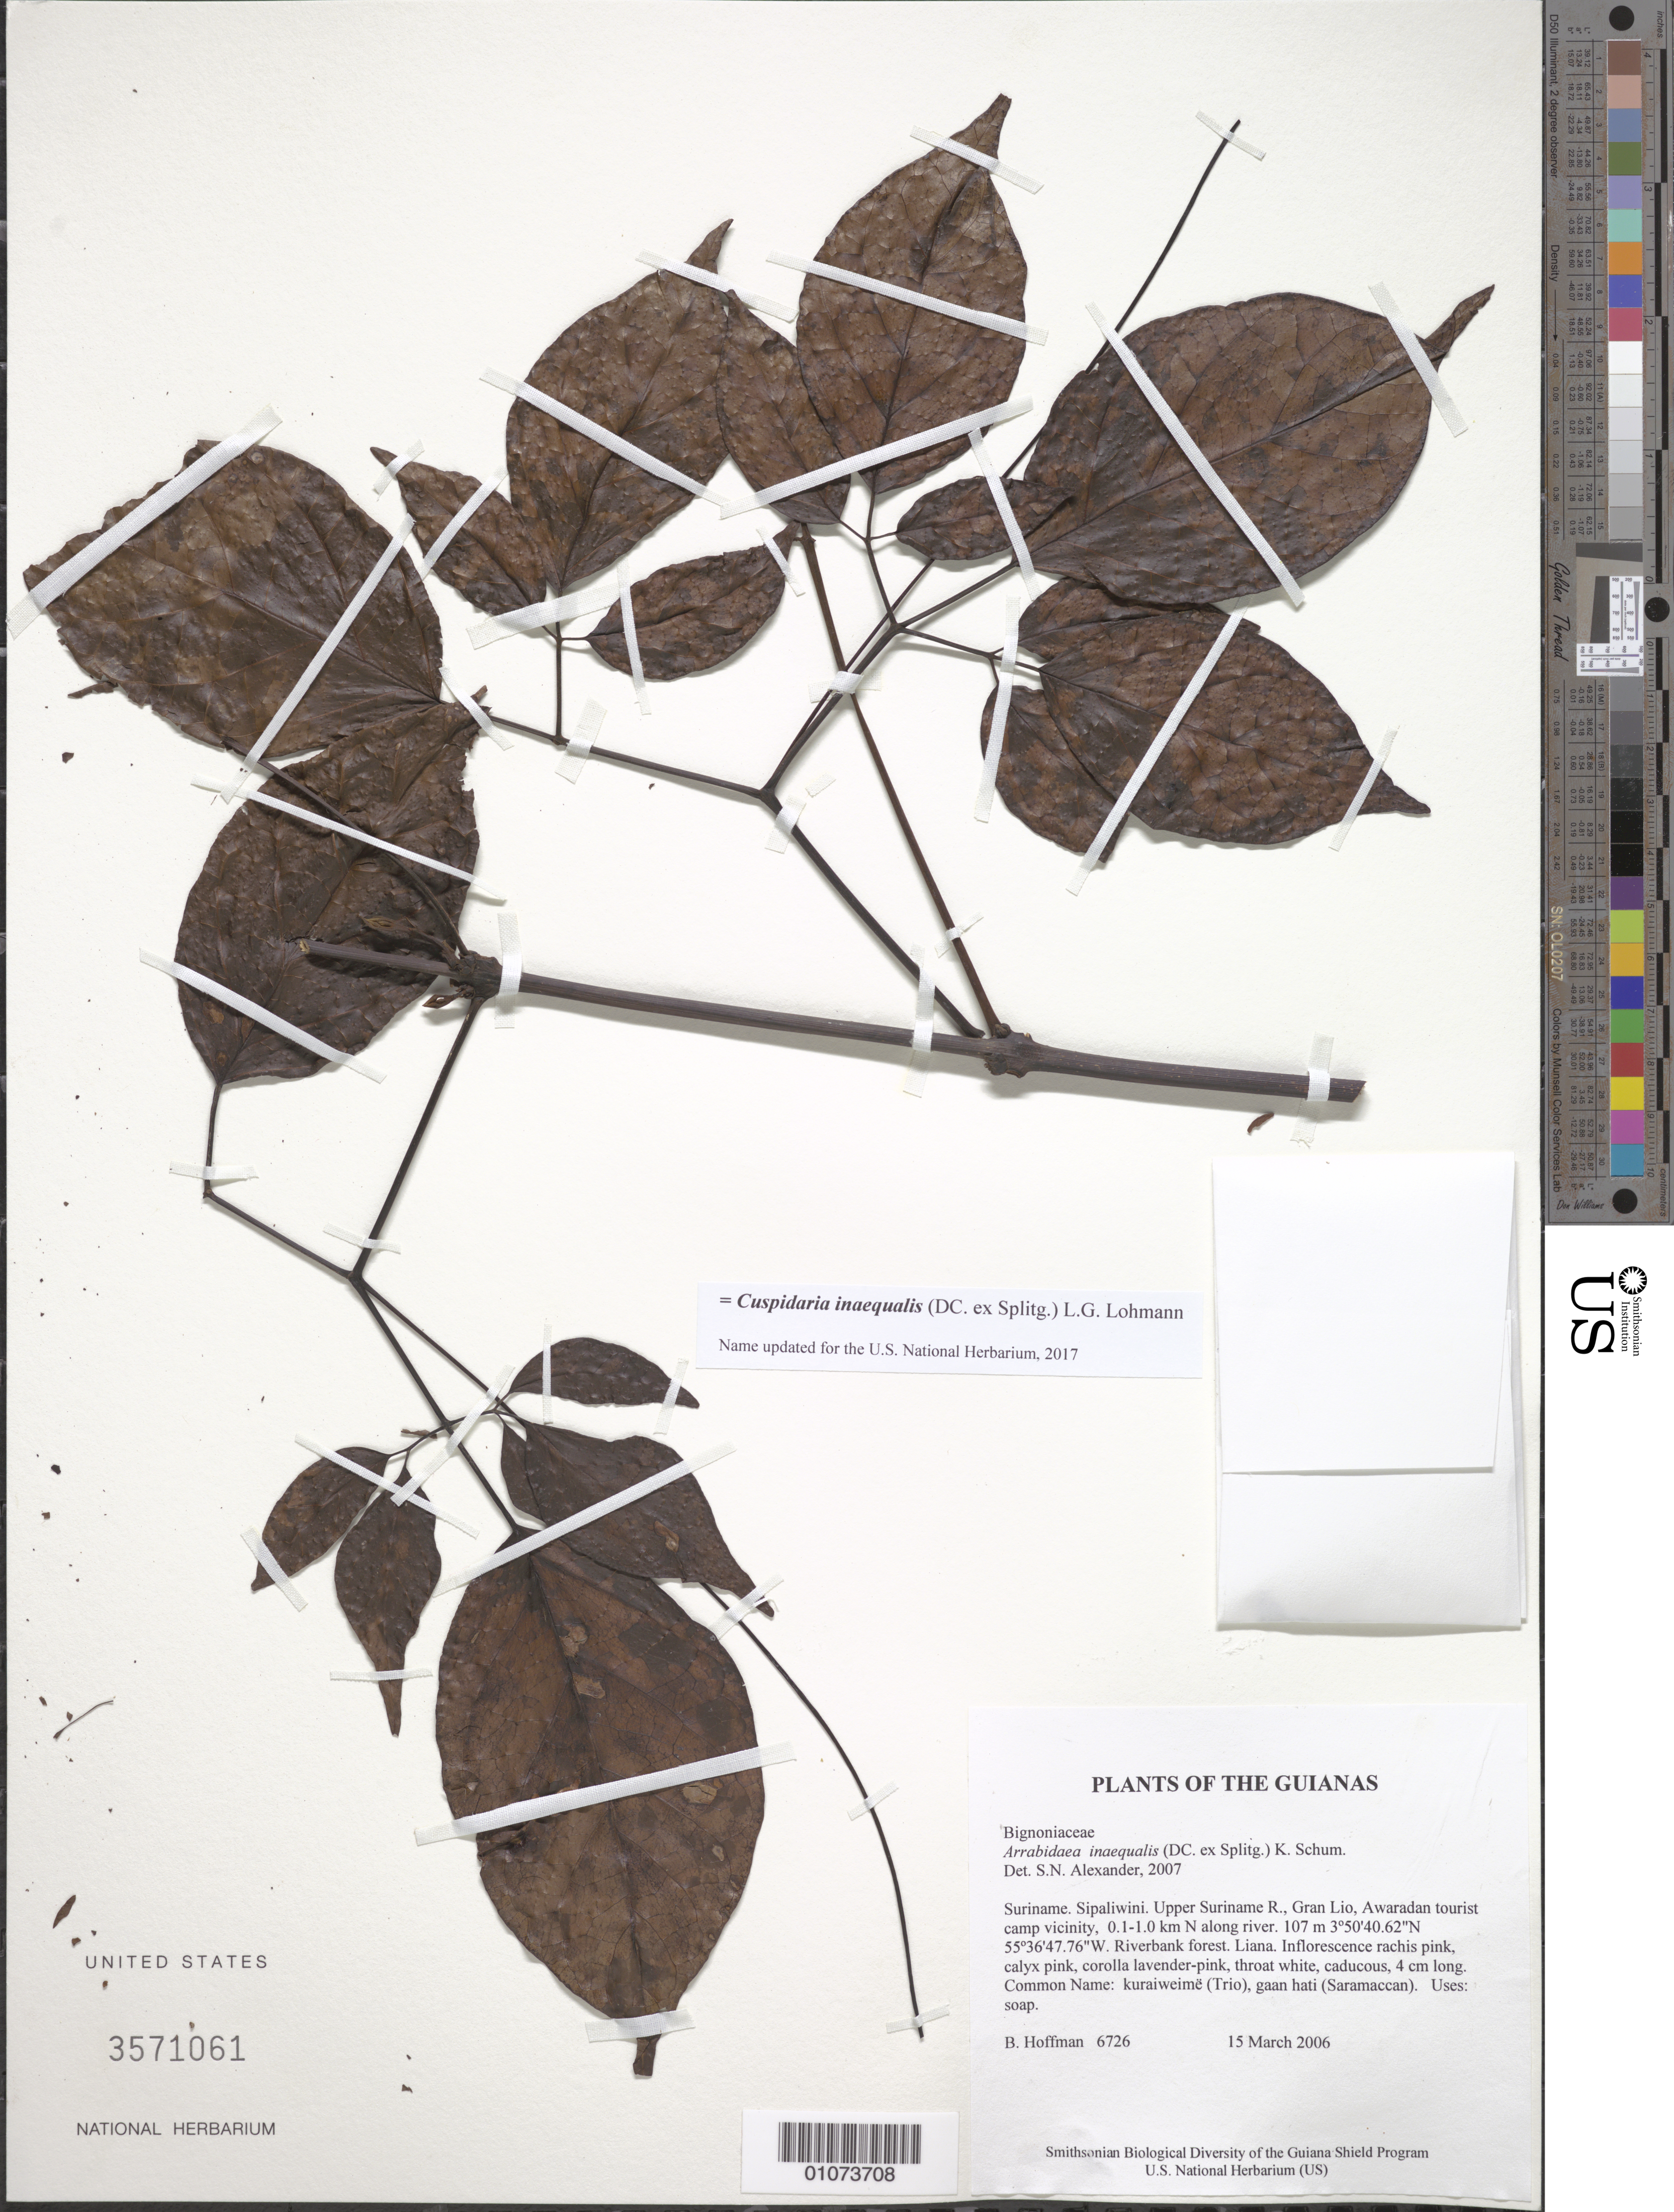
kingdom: Plantae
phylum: Tracheophyta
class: Magnoliopsida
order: Lamiales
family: Bignoniaceae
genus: Cuspidaria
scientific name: Cuspidaria inaequalis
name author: (Splitg.) L.G. Lohmann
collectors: B. Hoffman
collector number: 6726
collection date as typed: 15 March 2006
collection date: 2006-03-15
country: Suriname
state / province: Sipaliwini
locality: Upper Suriname R., Gran Lio, Awaradan tourist camp vicinity, 0.1-1.0 km N along river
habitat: Riverbank forest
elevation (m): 107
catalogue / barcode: US 3571061